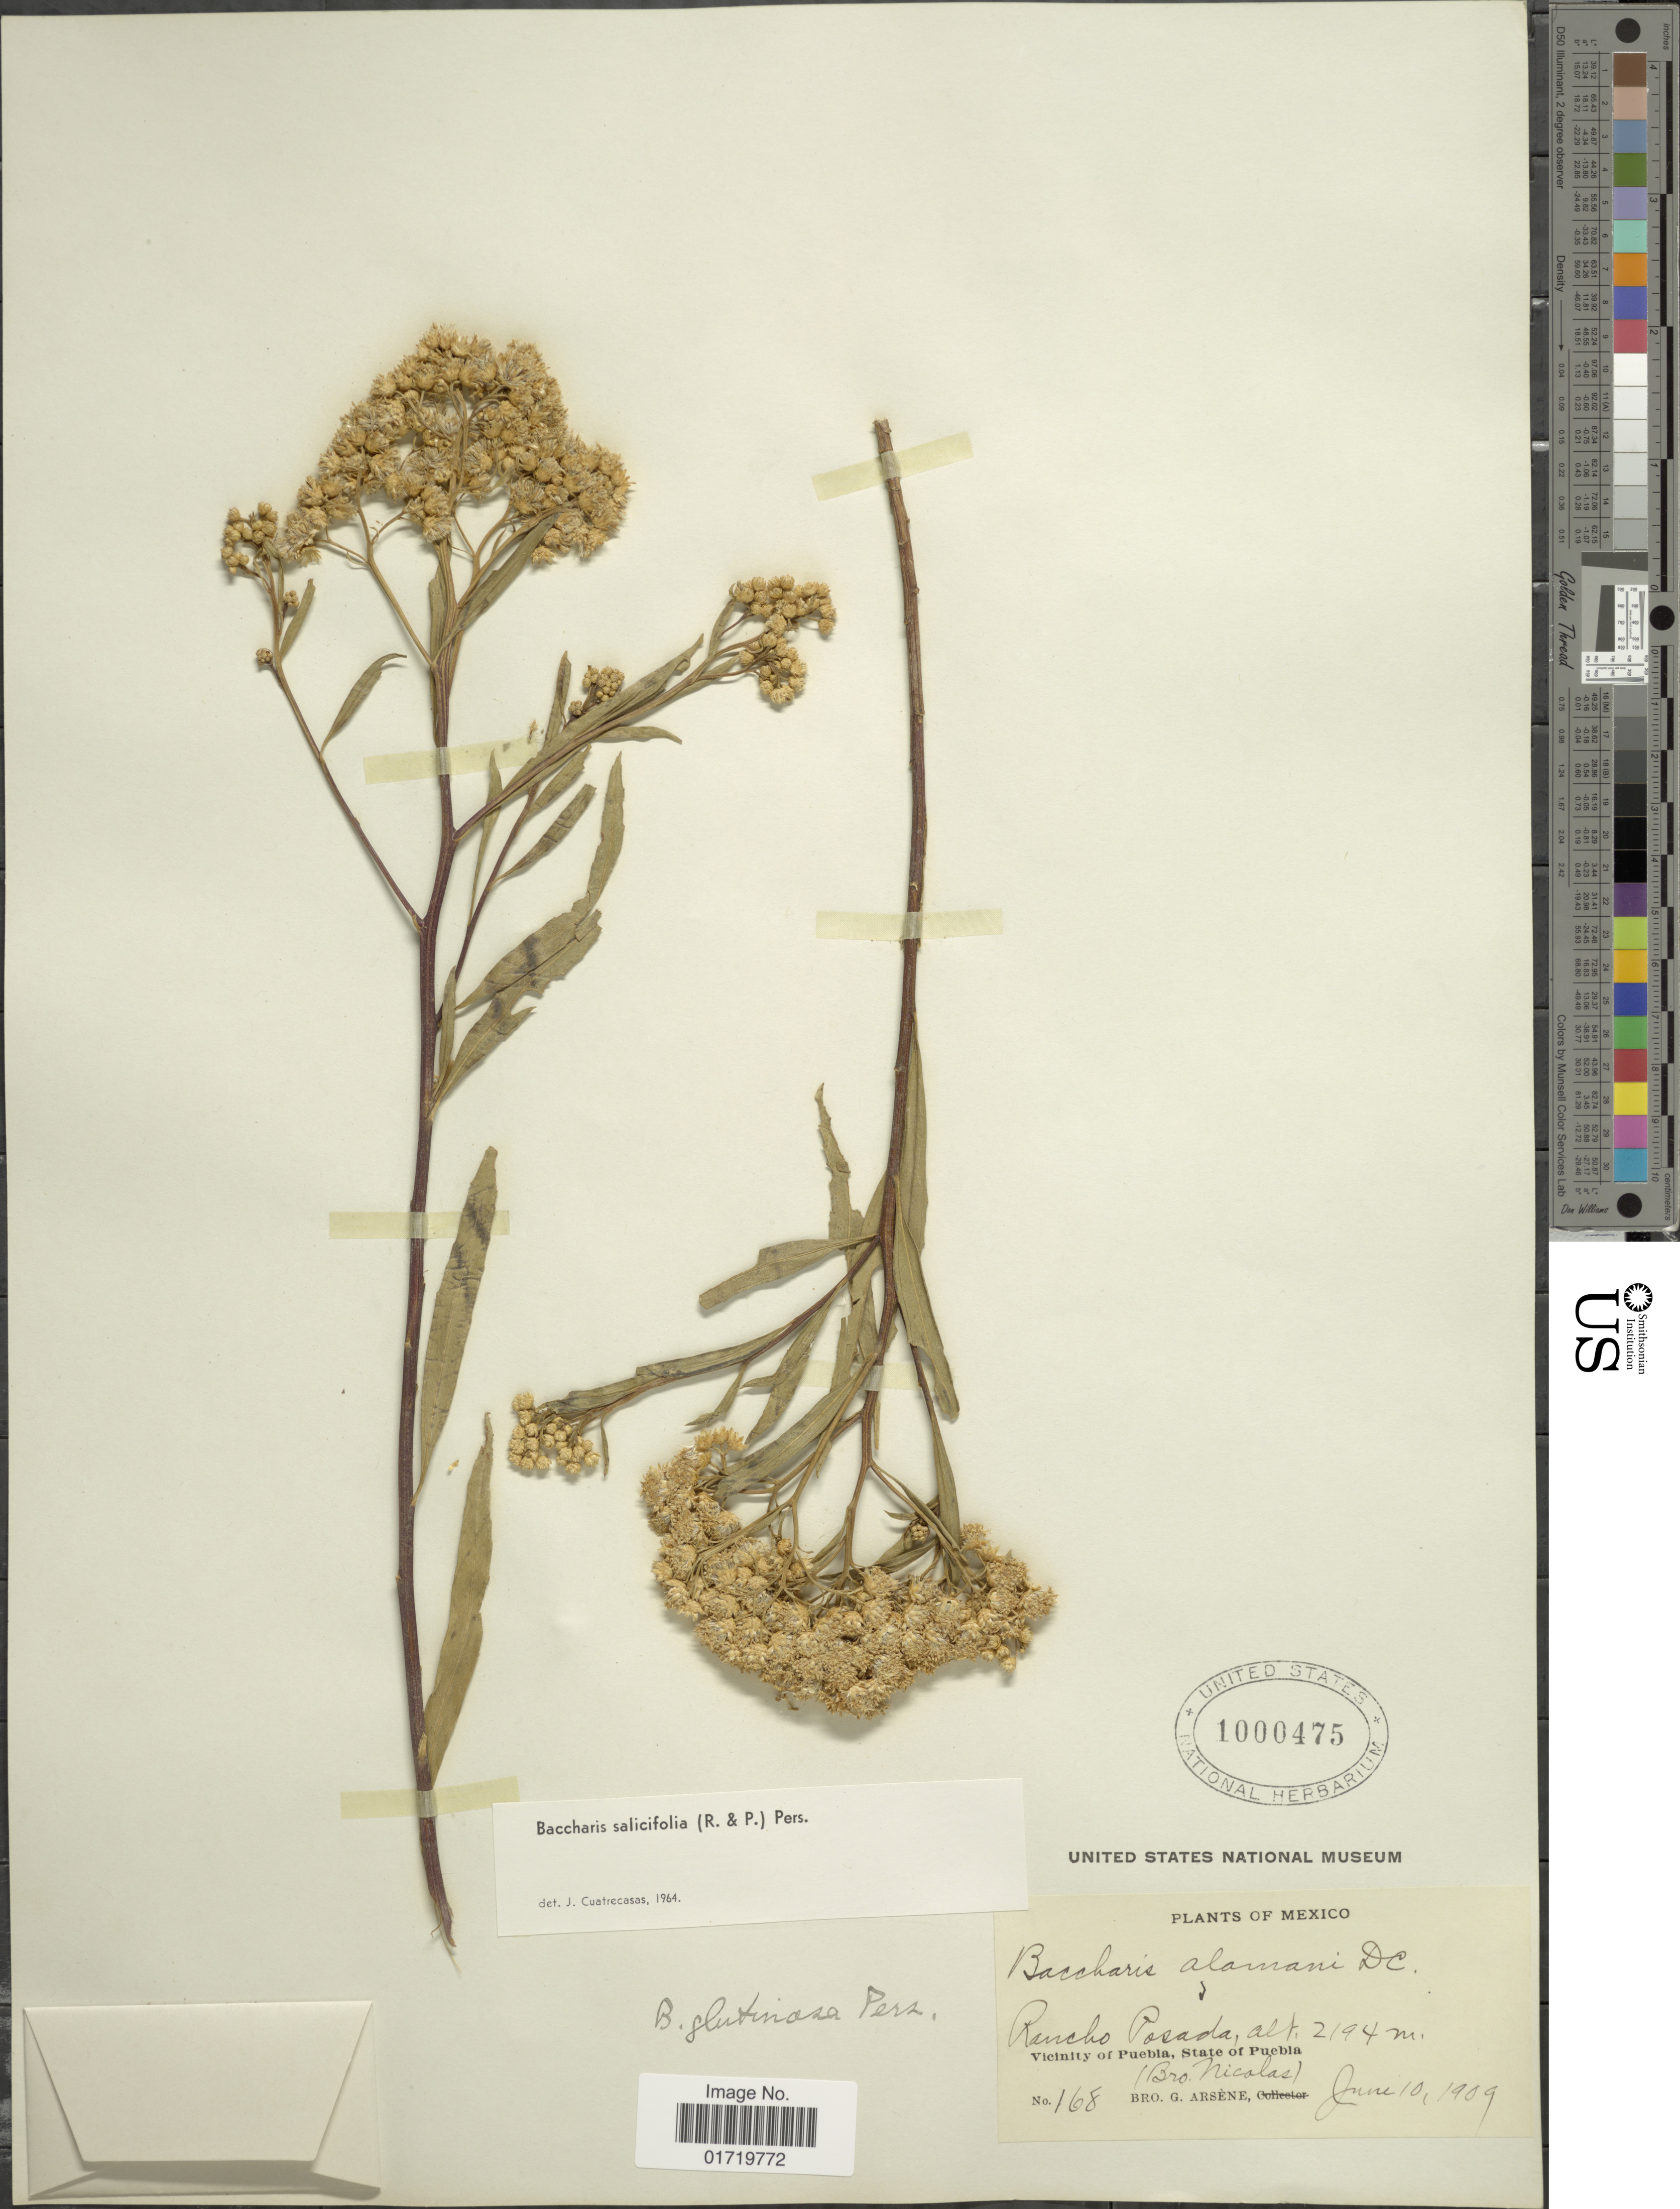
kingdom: Plantae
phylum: Tracheophyta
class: Magnoliopsida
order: Asterales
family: Asteraceae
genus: Baccharis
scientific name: Baccharis salicifolia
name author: (Ruiz & Pav.) Pers.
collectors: Bro. Nicolas & Bro. G. Arsène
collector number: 168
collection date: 1909-06-10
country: Mexico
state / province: Puebla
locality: Rancho Posada, Vicinity of Puebla, State of Puebla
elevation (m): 2194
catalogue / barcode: US 1000475